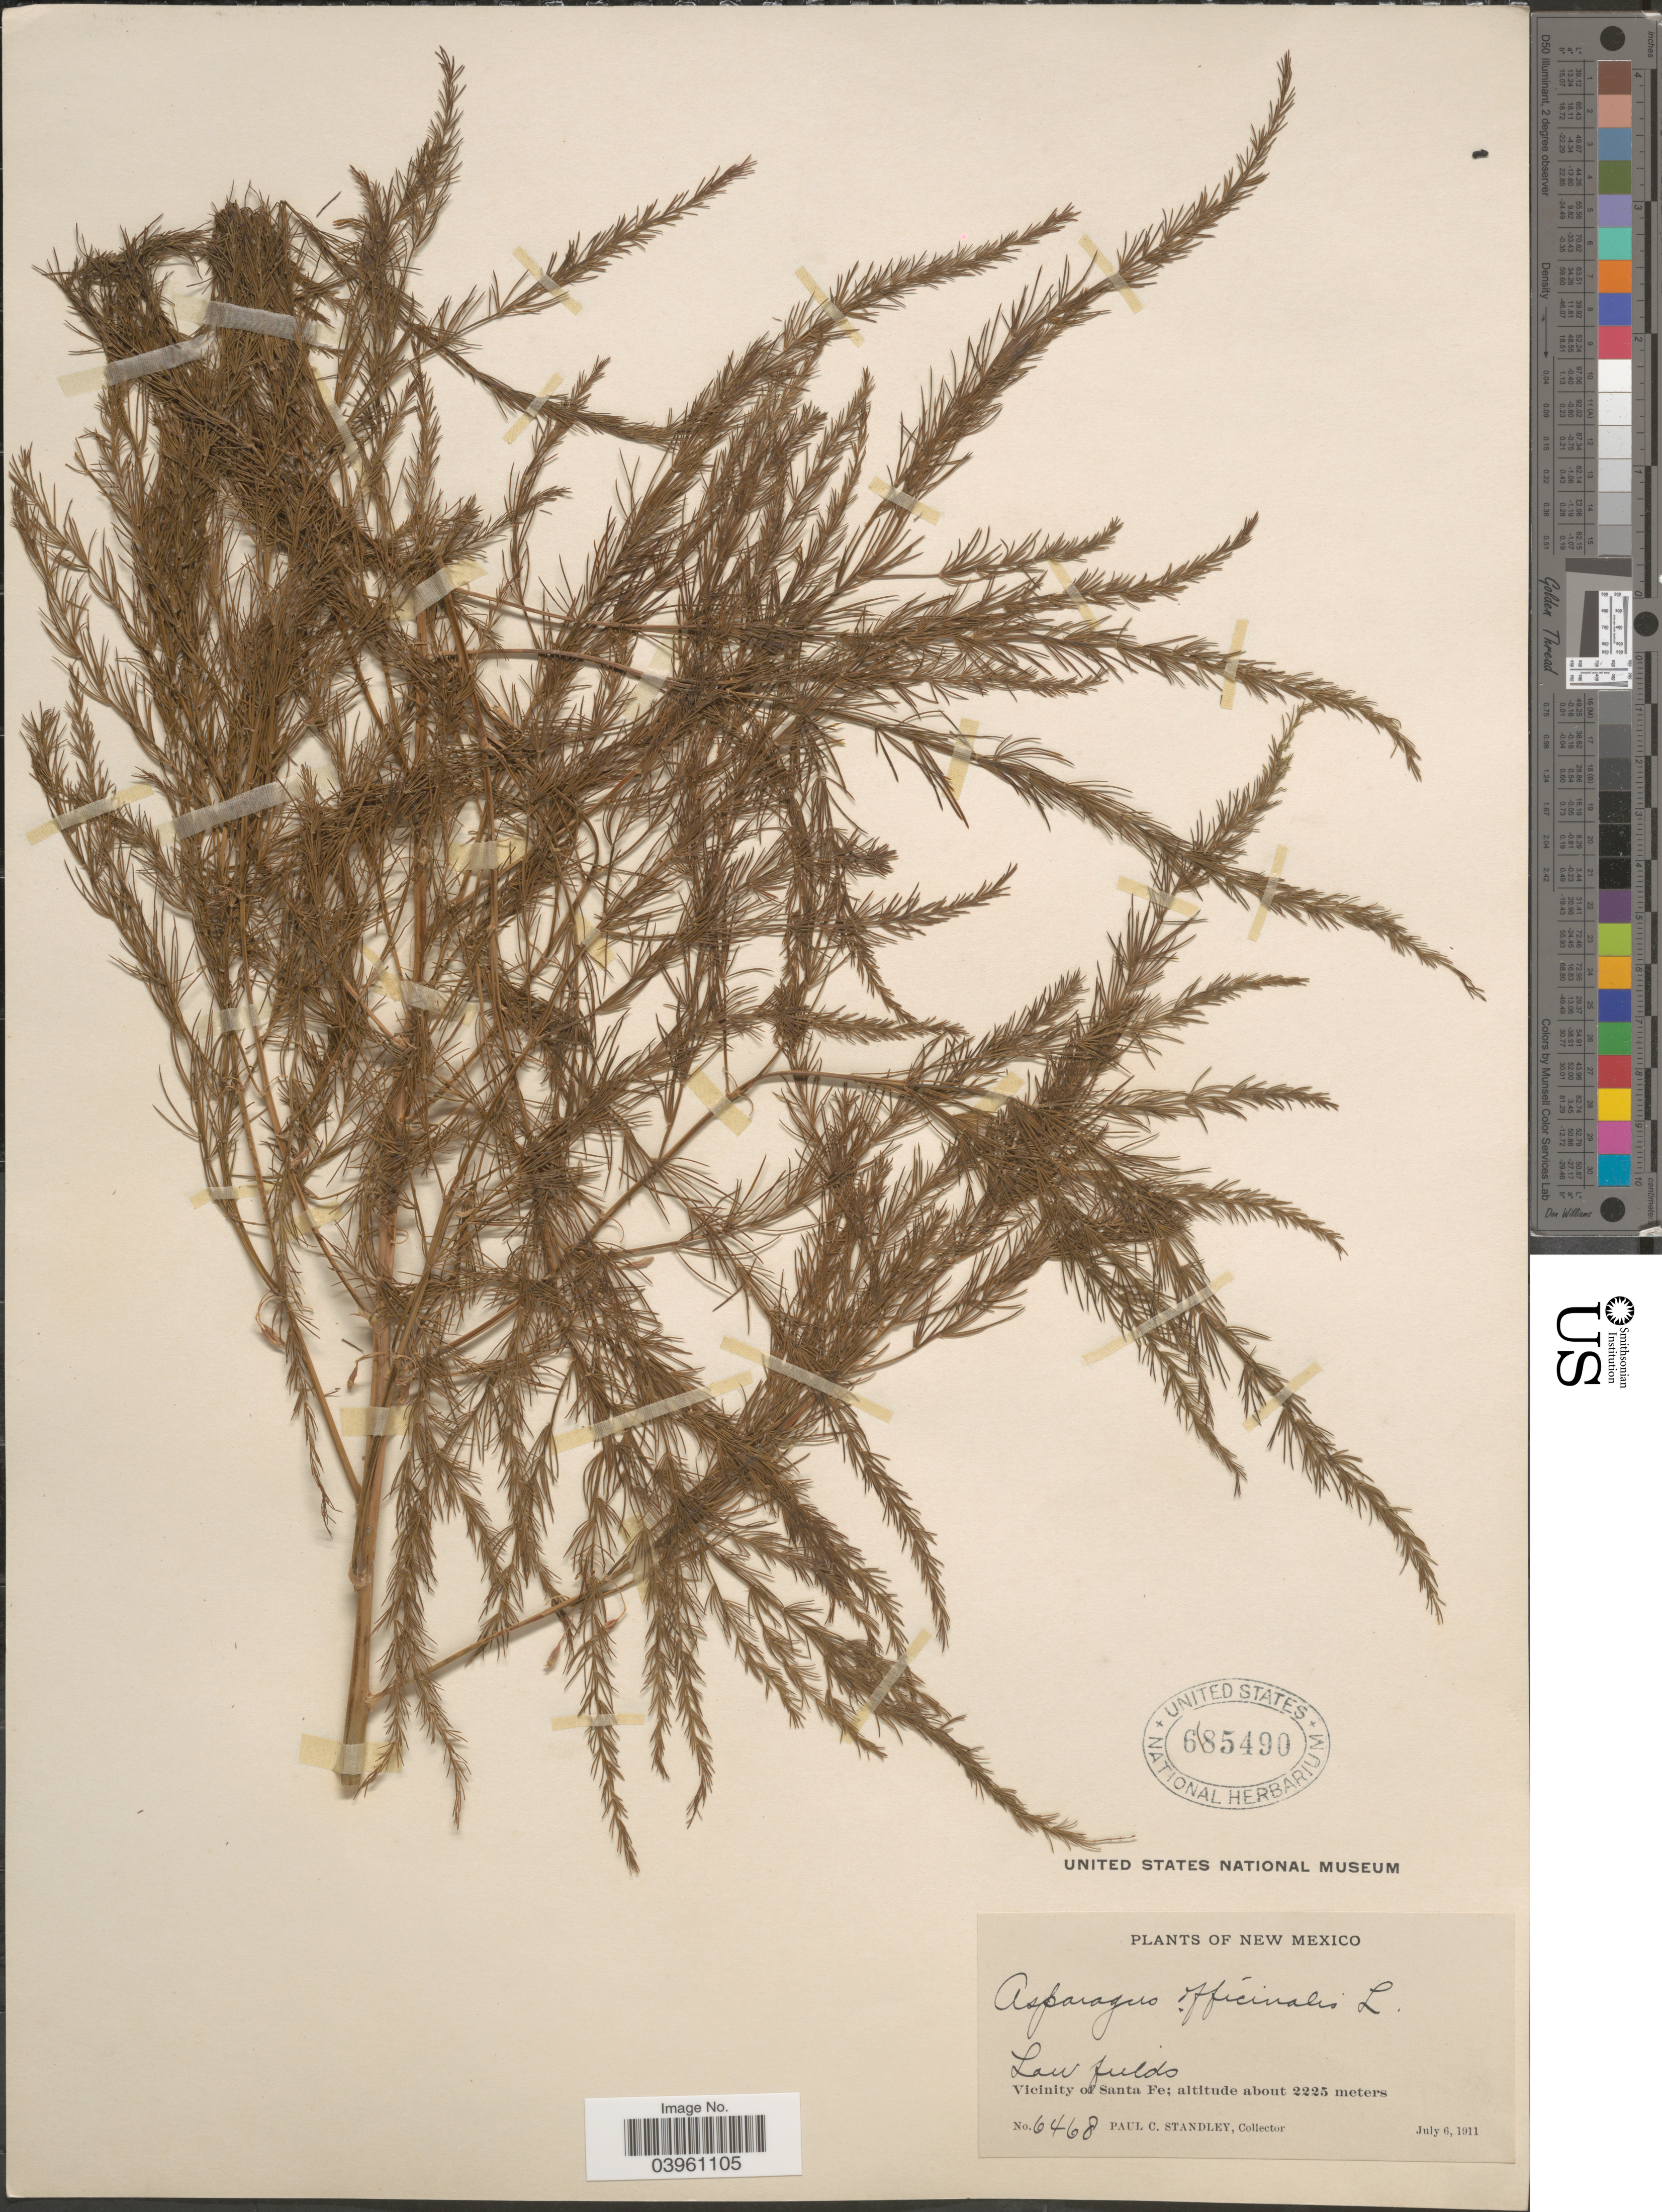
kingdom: Plantae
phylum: Tracheophyta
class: Liliopsida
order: Asparagales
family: Asparagaceae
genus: Asparagus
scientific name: Asparagus officinalis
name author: L.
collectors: P. C. Standley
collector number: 6468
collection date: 1911-07-06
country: United States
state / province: New Mexico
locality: Vicinity of Santa Fe.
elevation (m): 2225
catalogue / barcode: US 685490